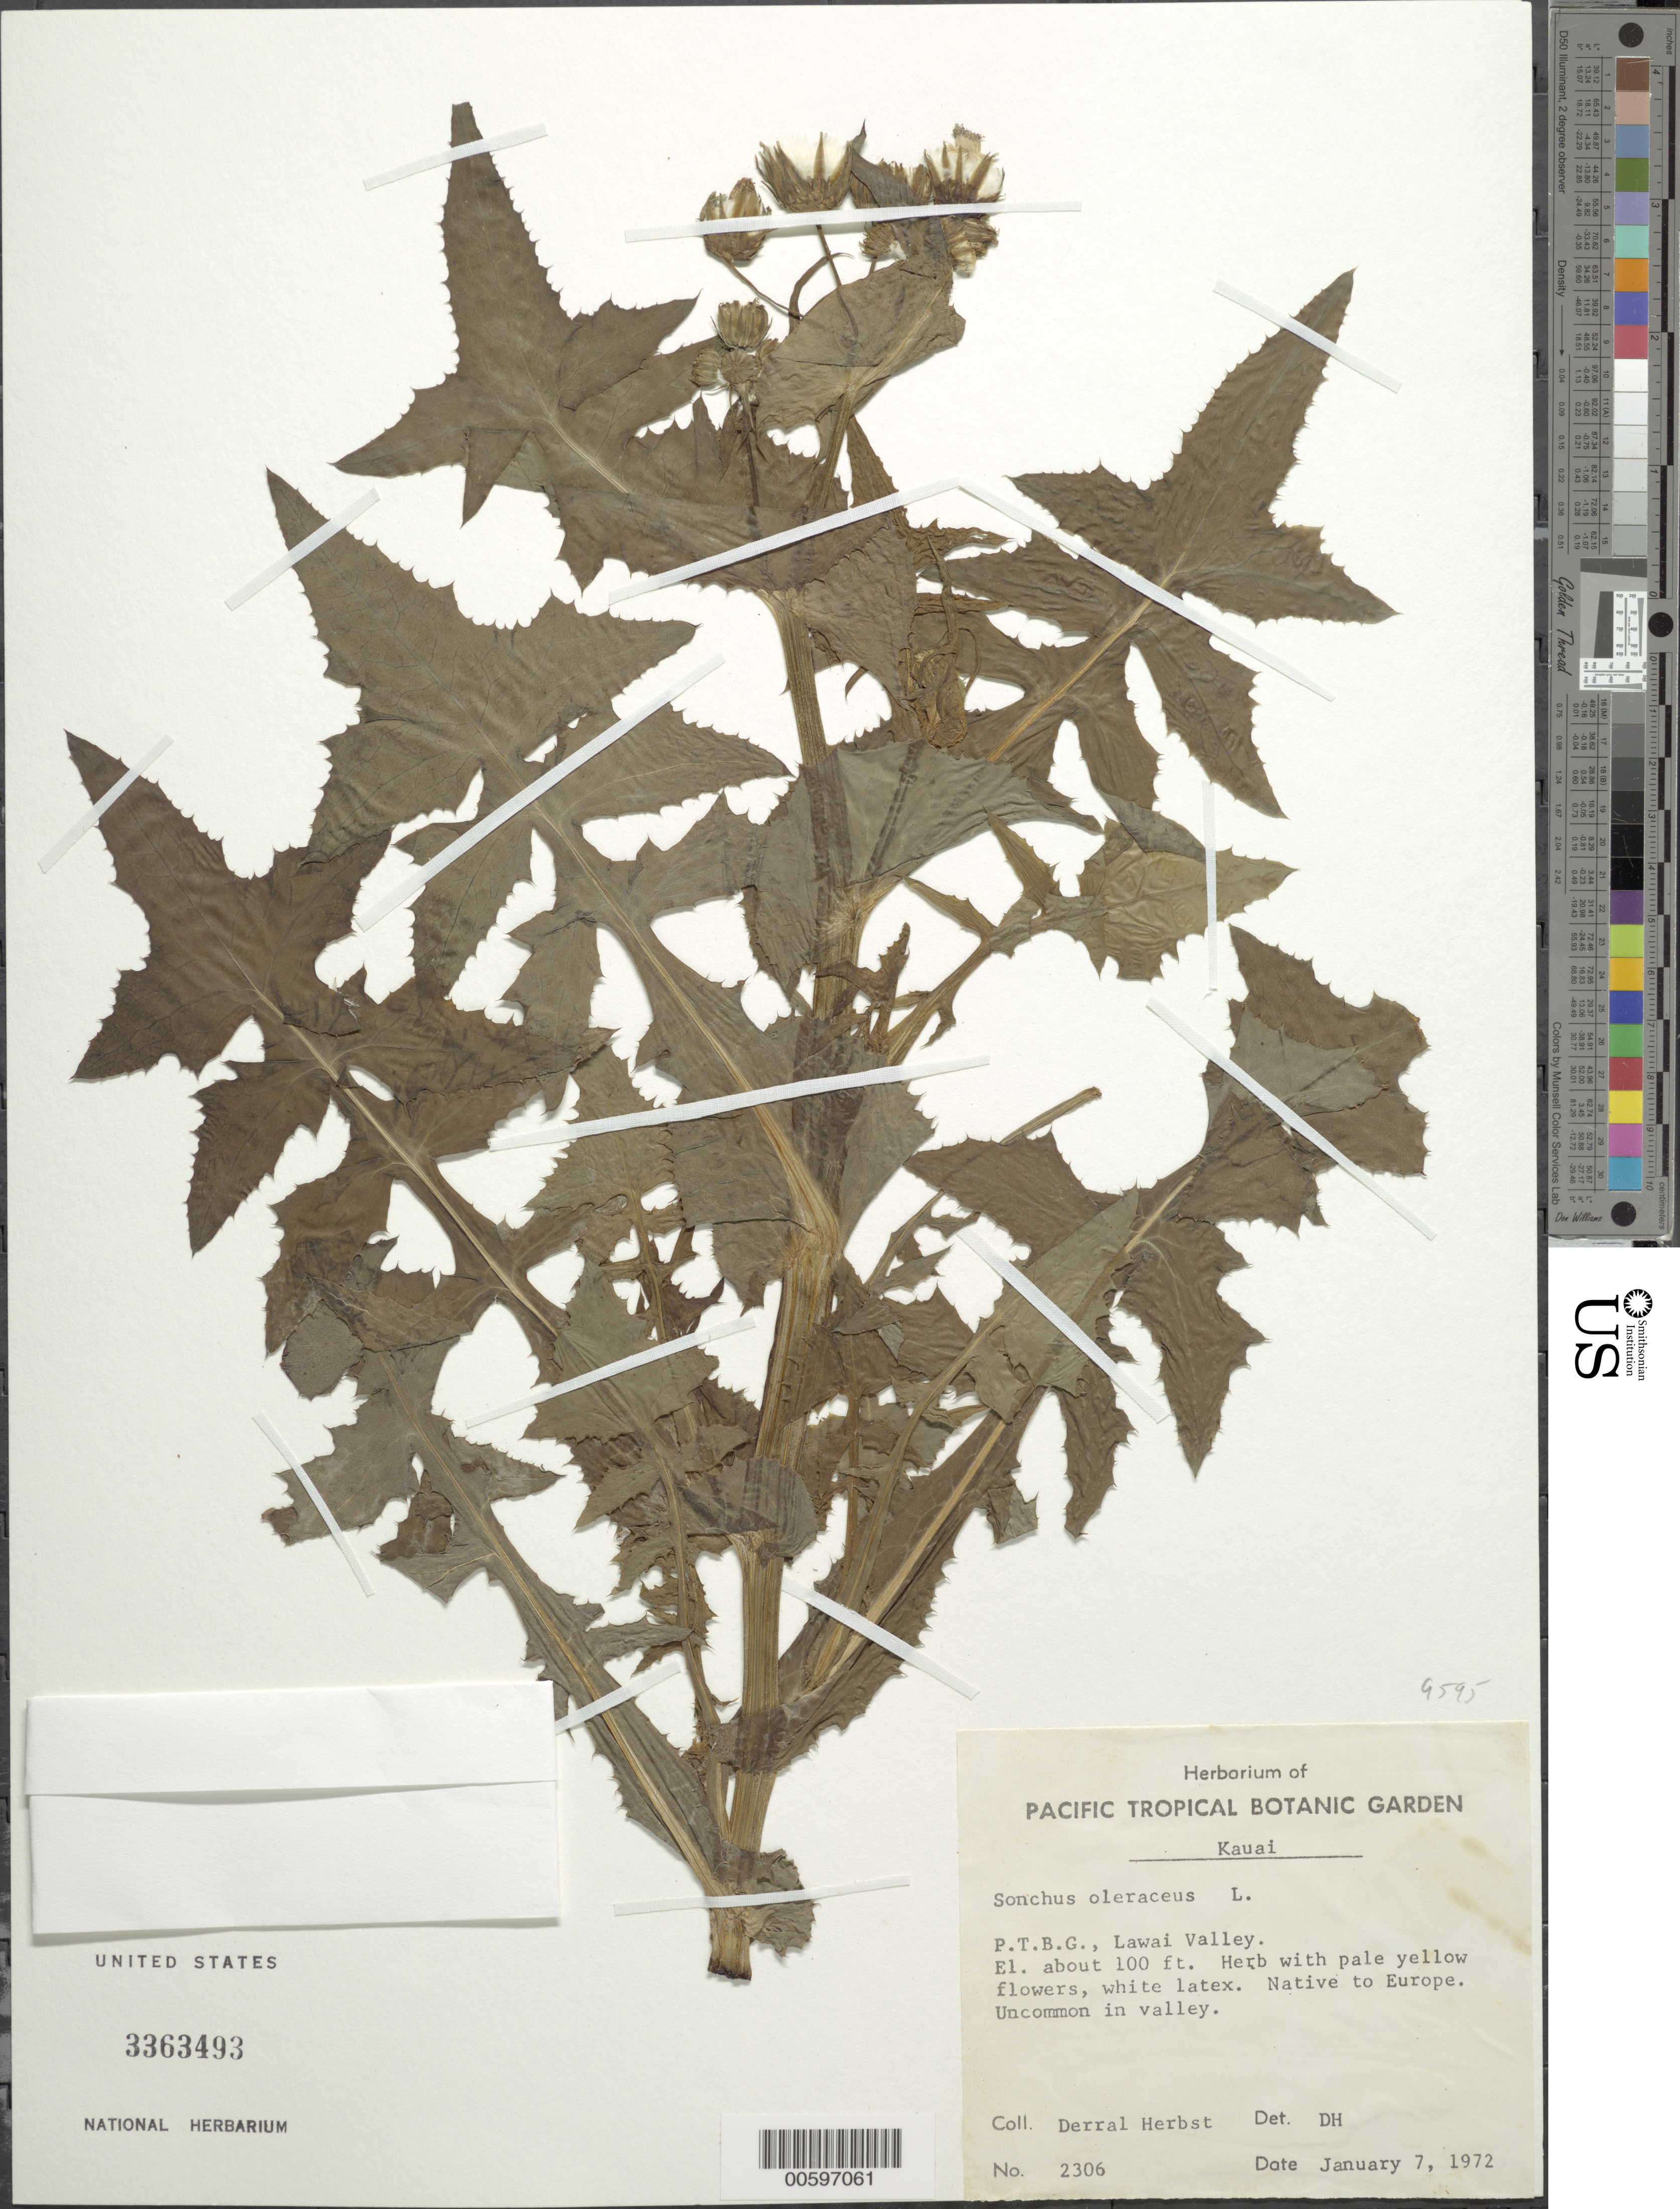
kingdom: Plantae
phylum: Tracheophyta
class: Magnoliopsida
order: Asterales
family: Asteraceae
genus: Sonchus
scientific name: Sonchus oleraceus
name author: L.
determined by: Herbst, D. R.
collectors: D. R. Herbst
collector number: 2306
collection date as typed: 7 Jan 1972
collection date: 1972-01-07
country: United States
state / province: Hawaii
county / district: Kauai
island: Kaua'i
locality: P.T.B.G., Lawai Valley.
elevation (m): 30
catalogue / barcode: US 3363493